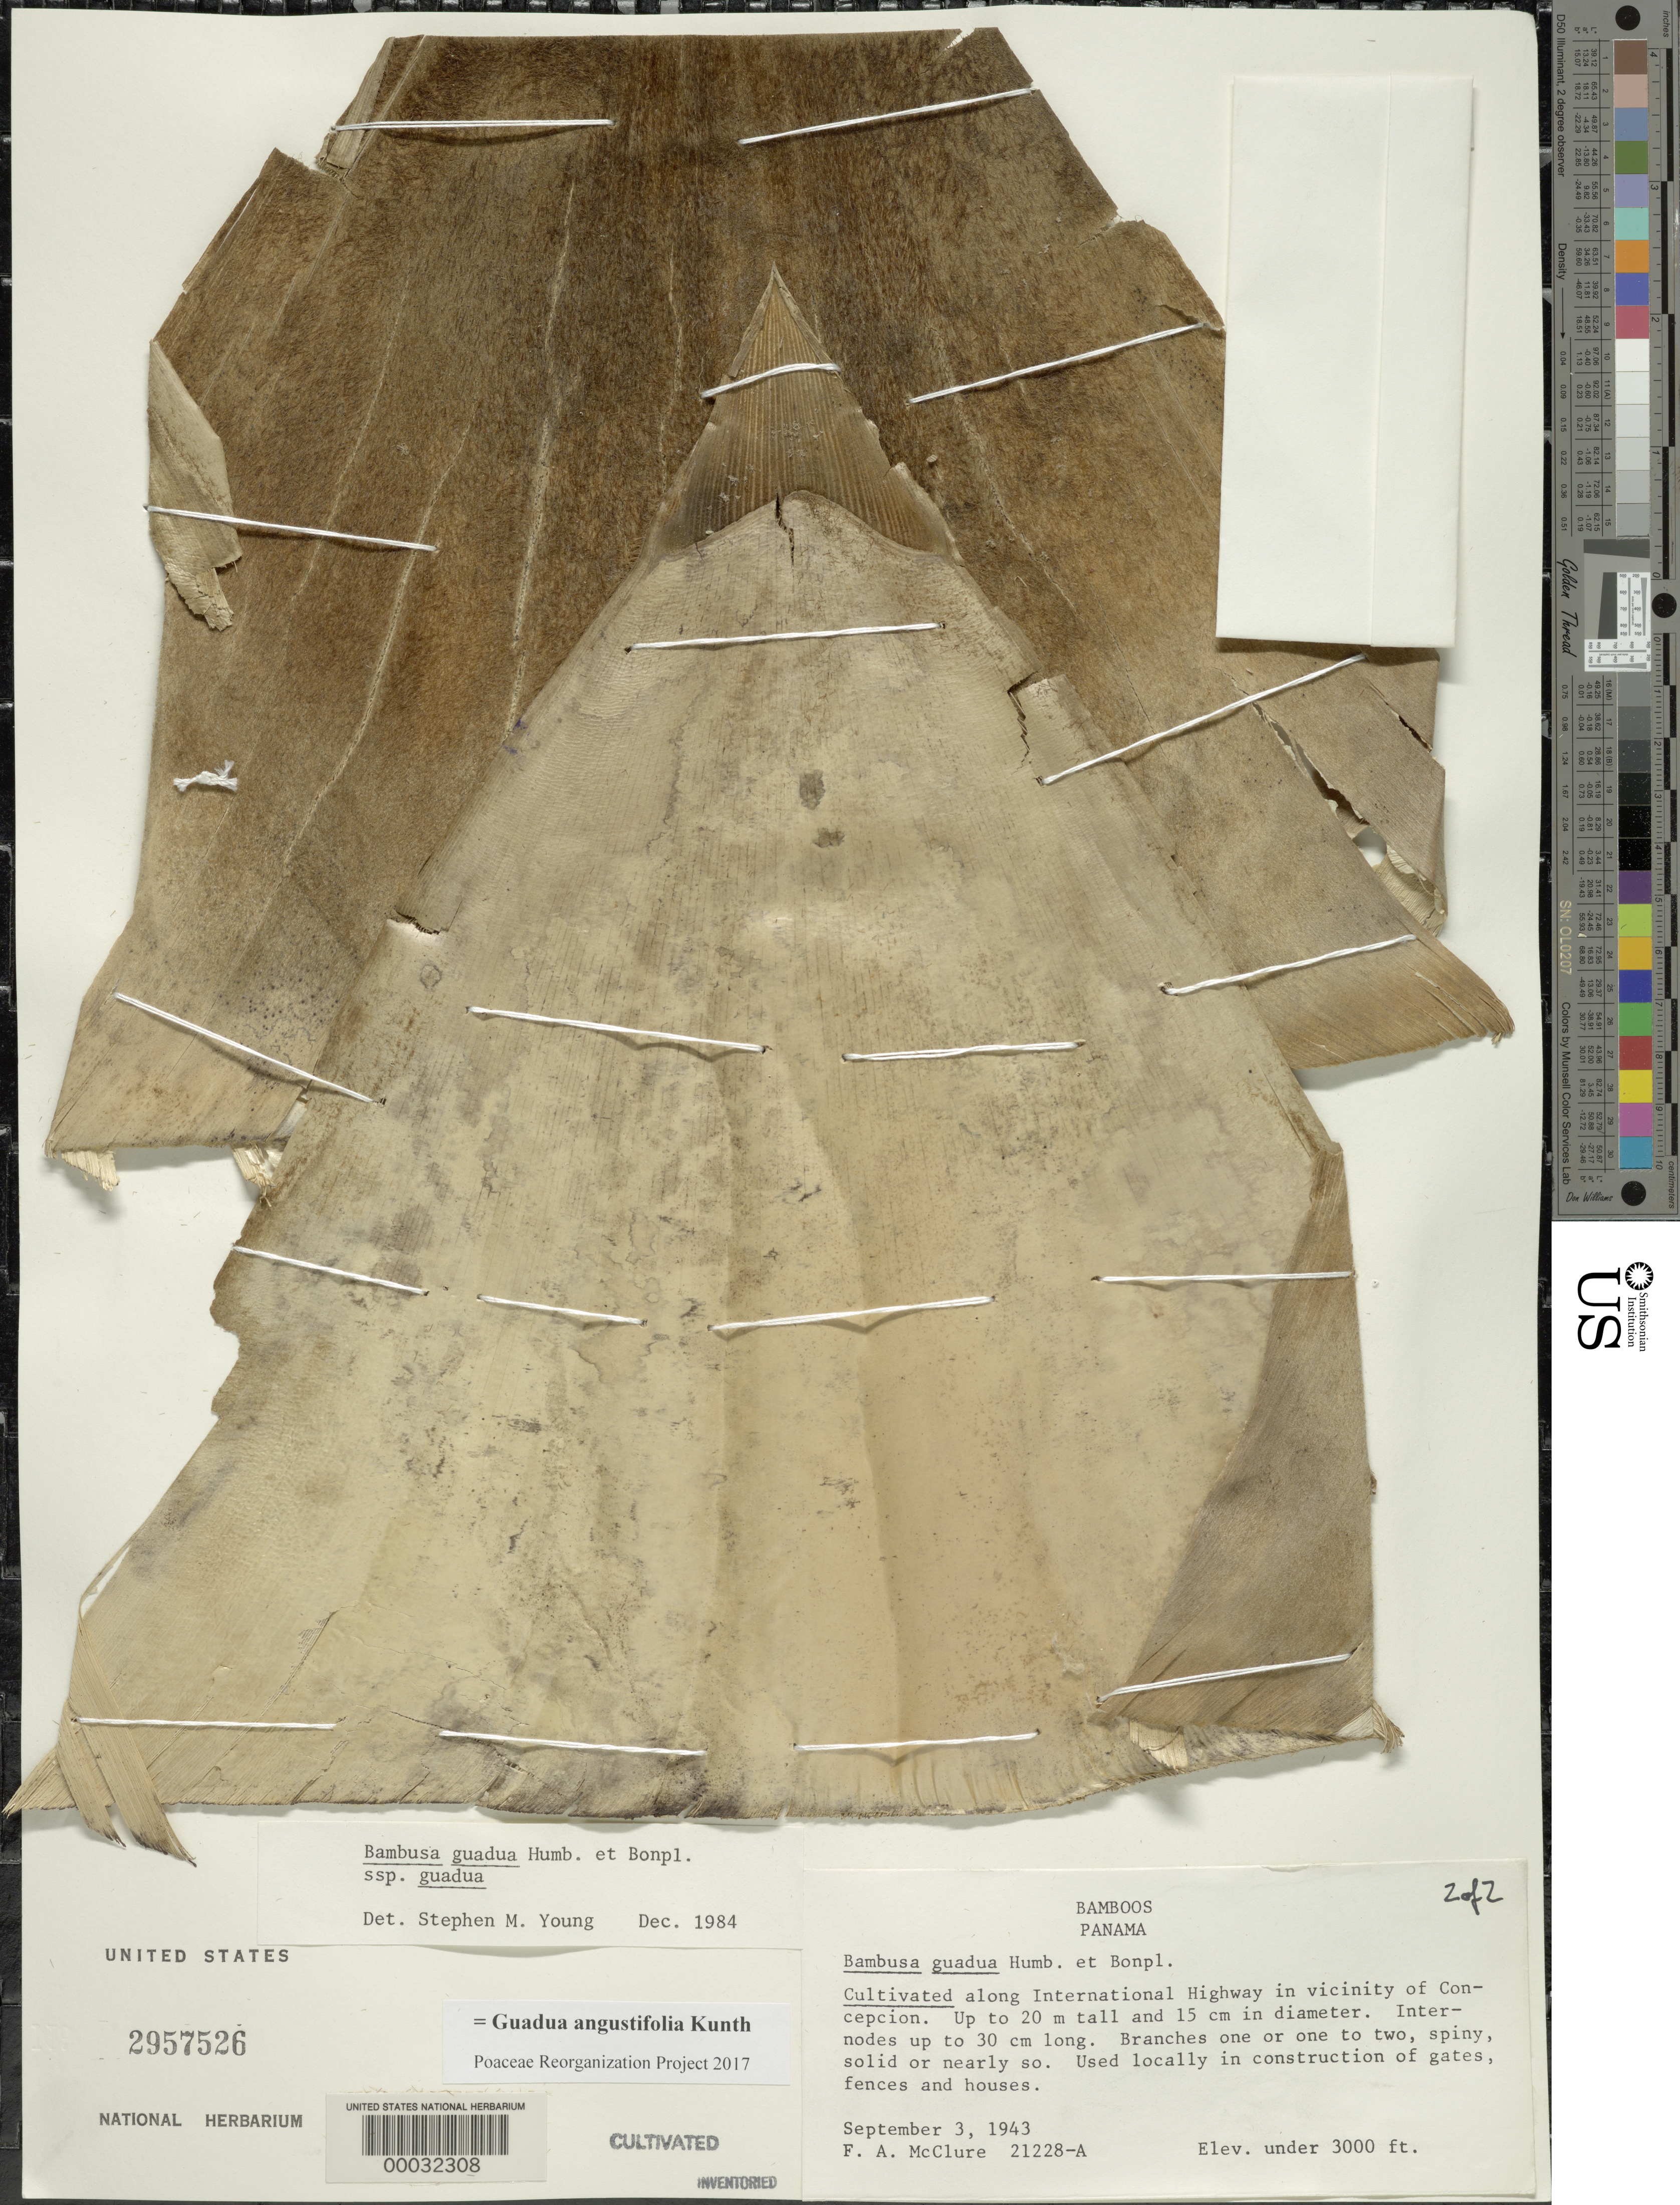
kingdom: Plantae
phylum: Tracheophyta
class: Liliopsida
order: Poales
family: Poaceae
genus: Guadua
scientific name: Guadua angustifolia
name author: Kunth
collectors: F. A. McClure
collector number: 21228 A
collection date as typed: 03 Sep 1943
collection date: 1943-09-03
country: Panama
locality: International Highway, Concepcion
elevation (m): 915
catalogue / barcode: US 2957526